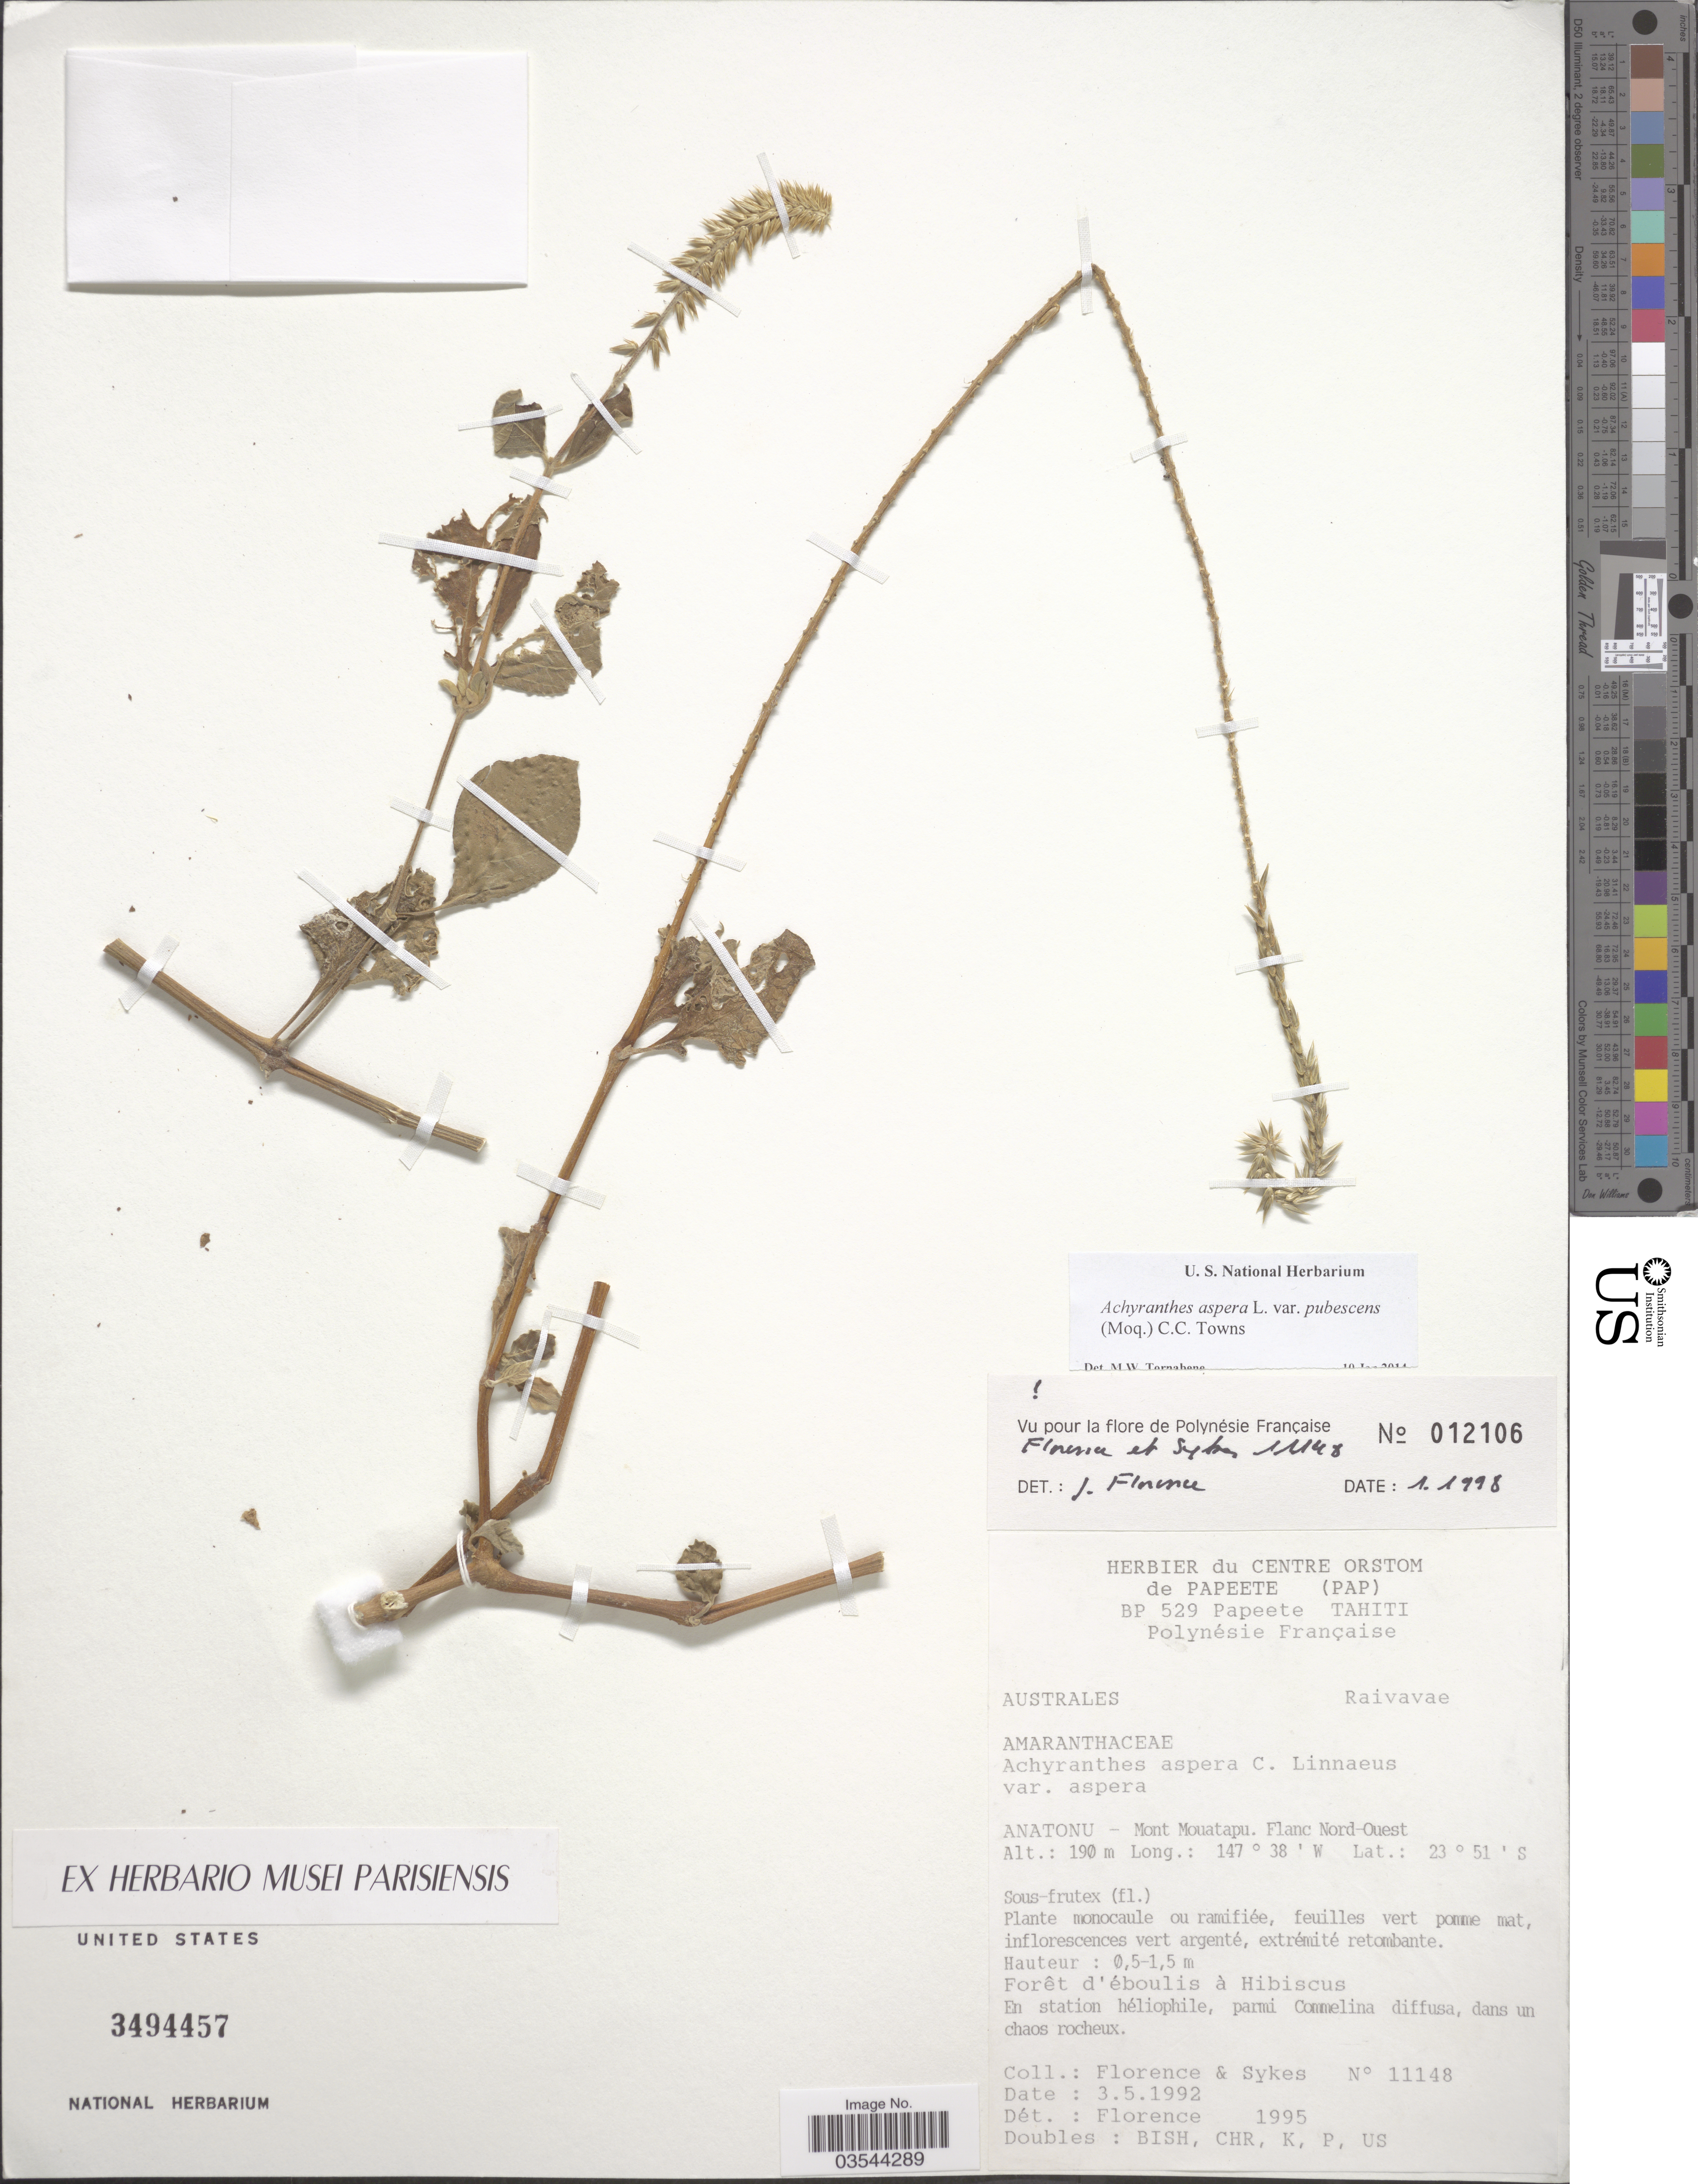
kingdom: Plantae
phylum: Tracheophyta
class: Magnoliopsida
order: Caryophyllales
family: Amaranthaceae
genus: Achyranthes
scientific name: Achyranthes aspera var. pubescens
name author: (Moq.) M. Gómez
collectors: -. Florence & Sykes, --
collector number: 11148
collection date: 1992-05-03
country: French Polynesia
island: Raivavae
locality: Australes. Raivavae. Anatonu - Mont Mouatapu. Flanc Nord-Ouest.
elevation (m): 190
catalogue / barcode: US 3494457